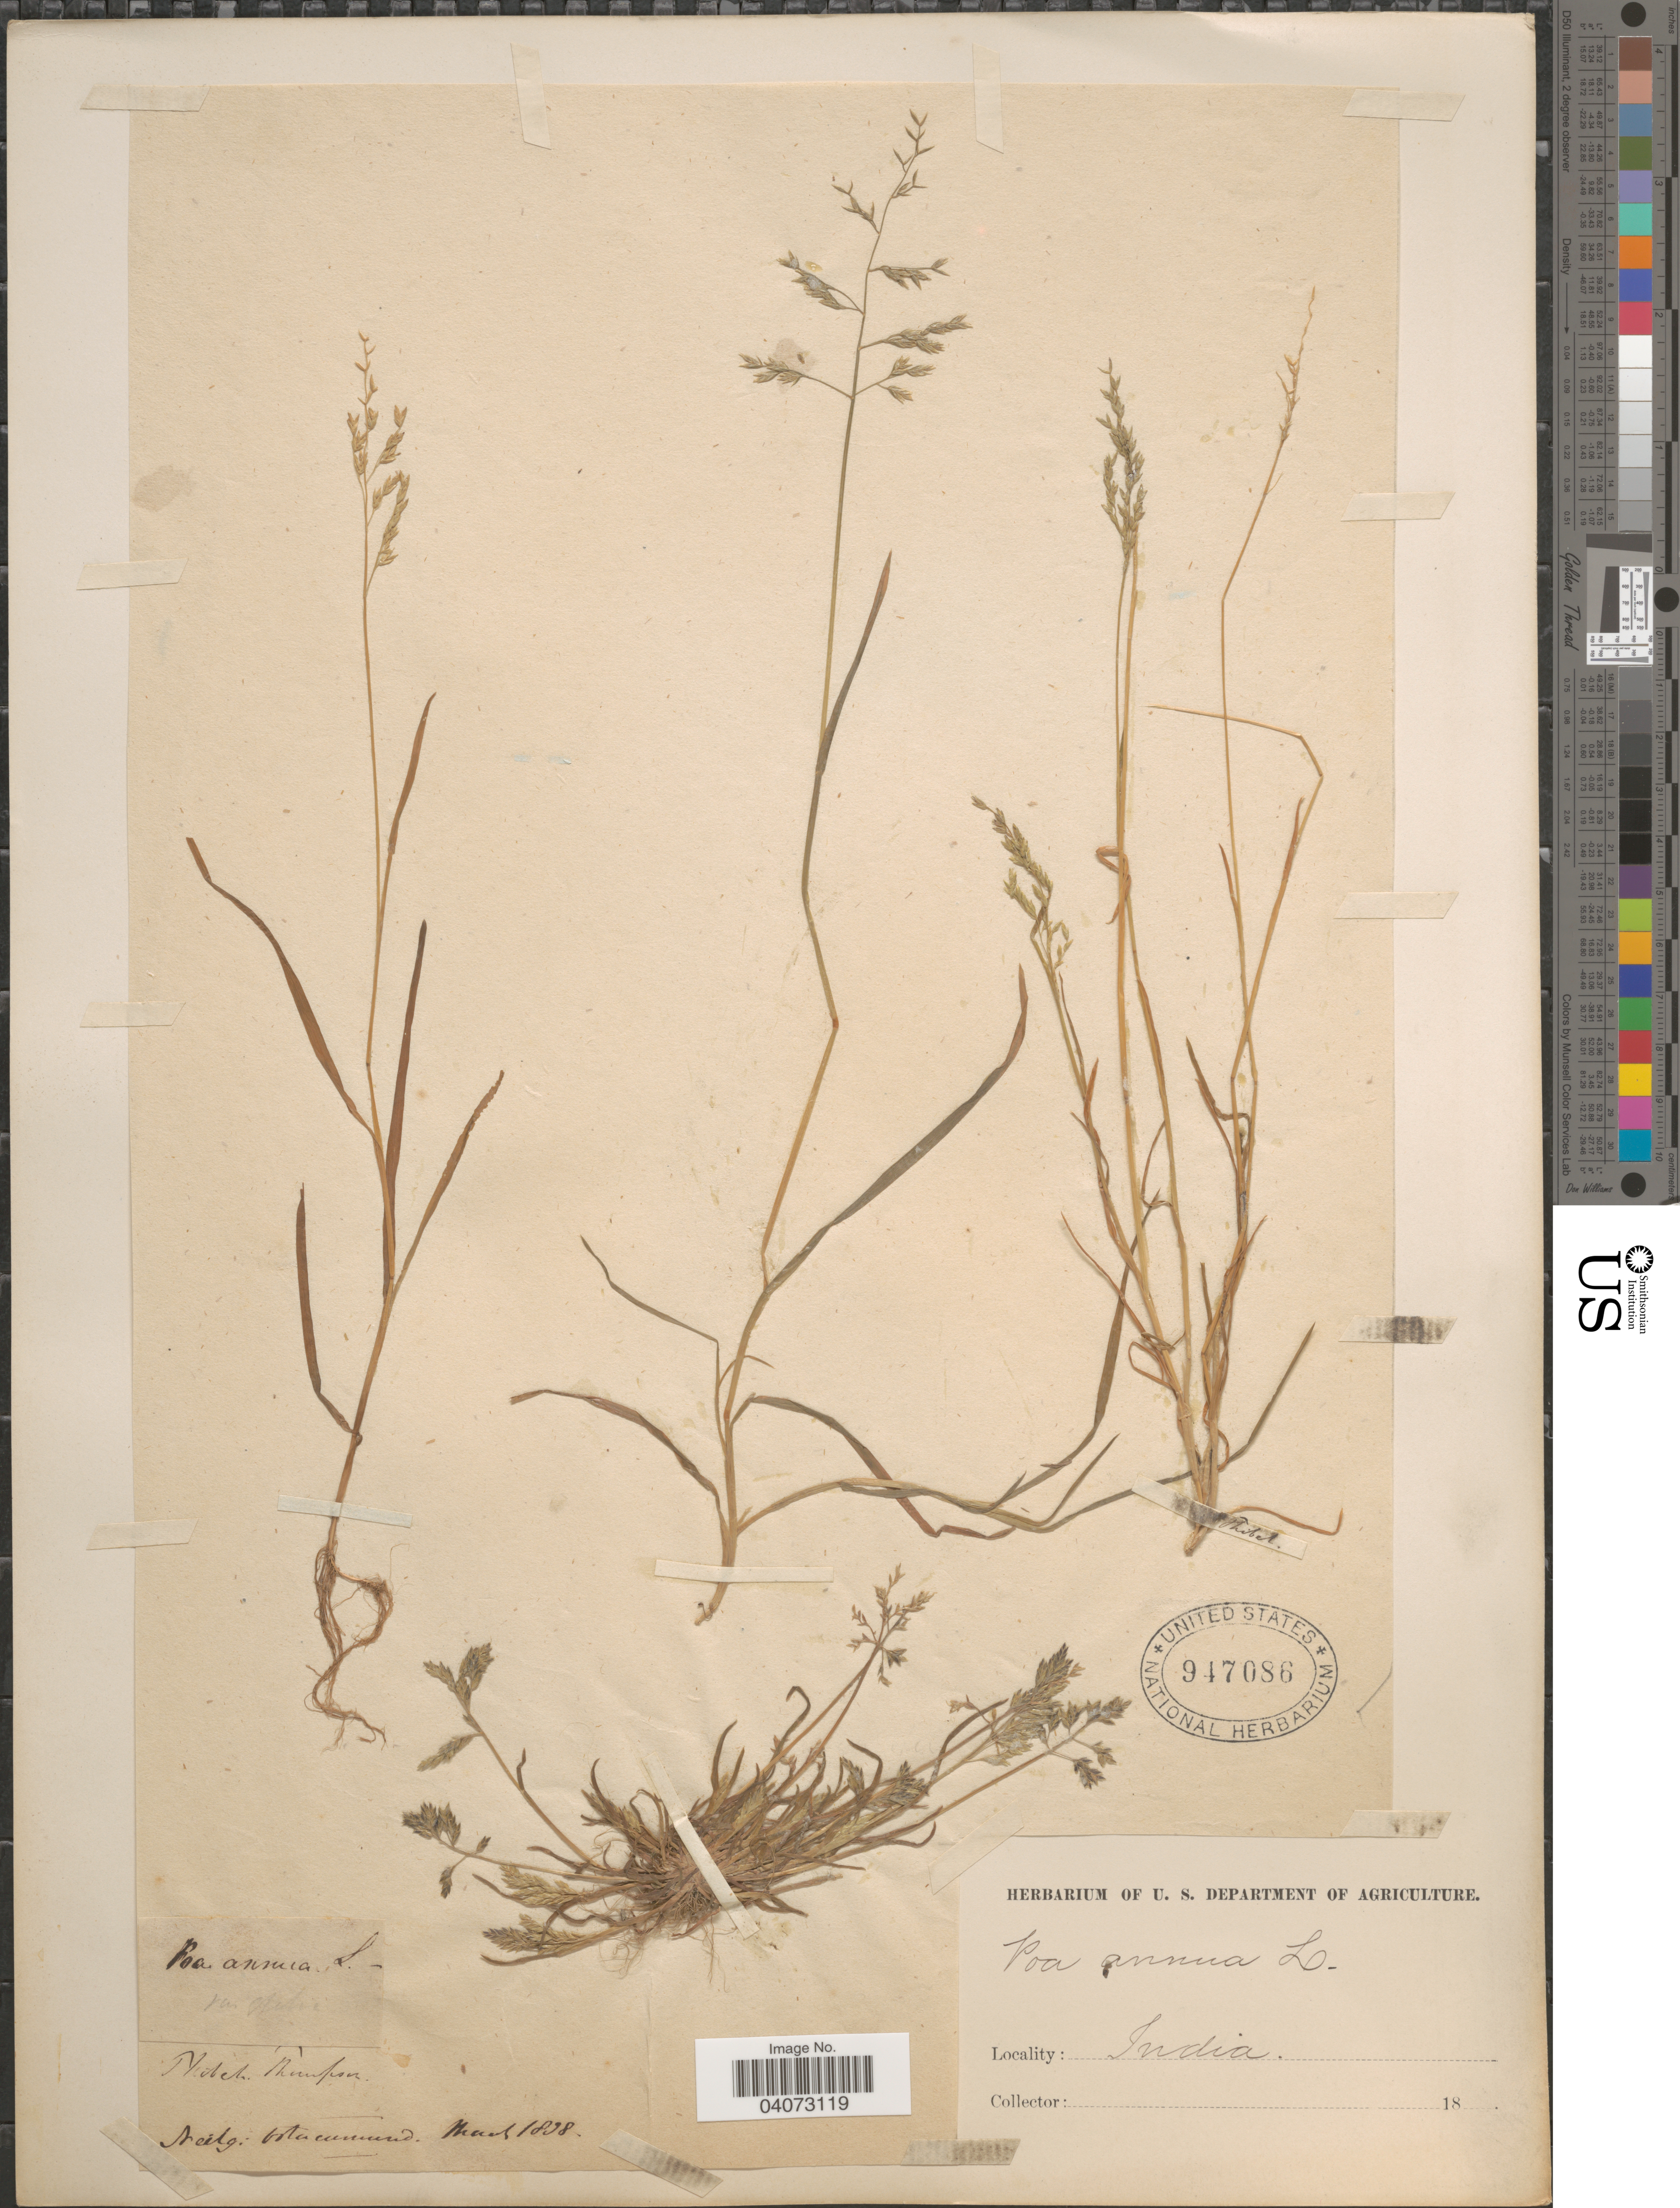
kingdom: Plantae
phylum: Tracheophyta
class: Liliopsida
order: Poales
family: Poaceae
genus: Poa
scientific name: Poa annua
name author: L.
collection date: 1838-03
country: India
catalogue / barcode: US 947086